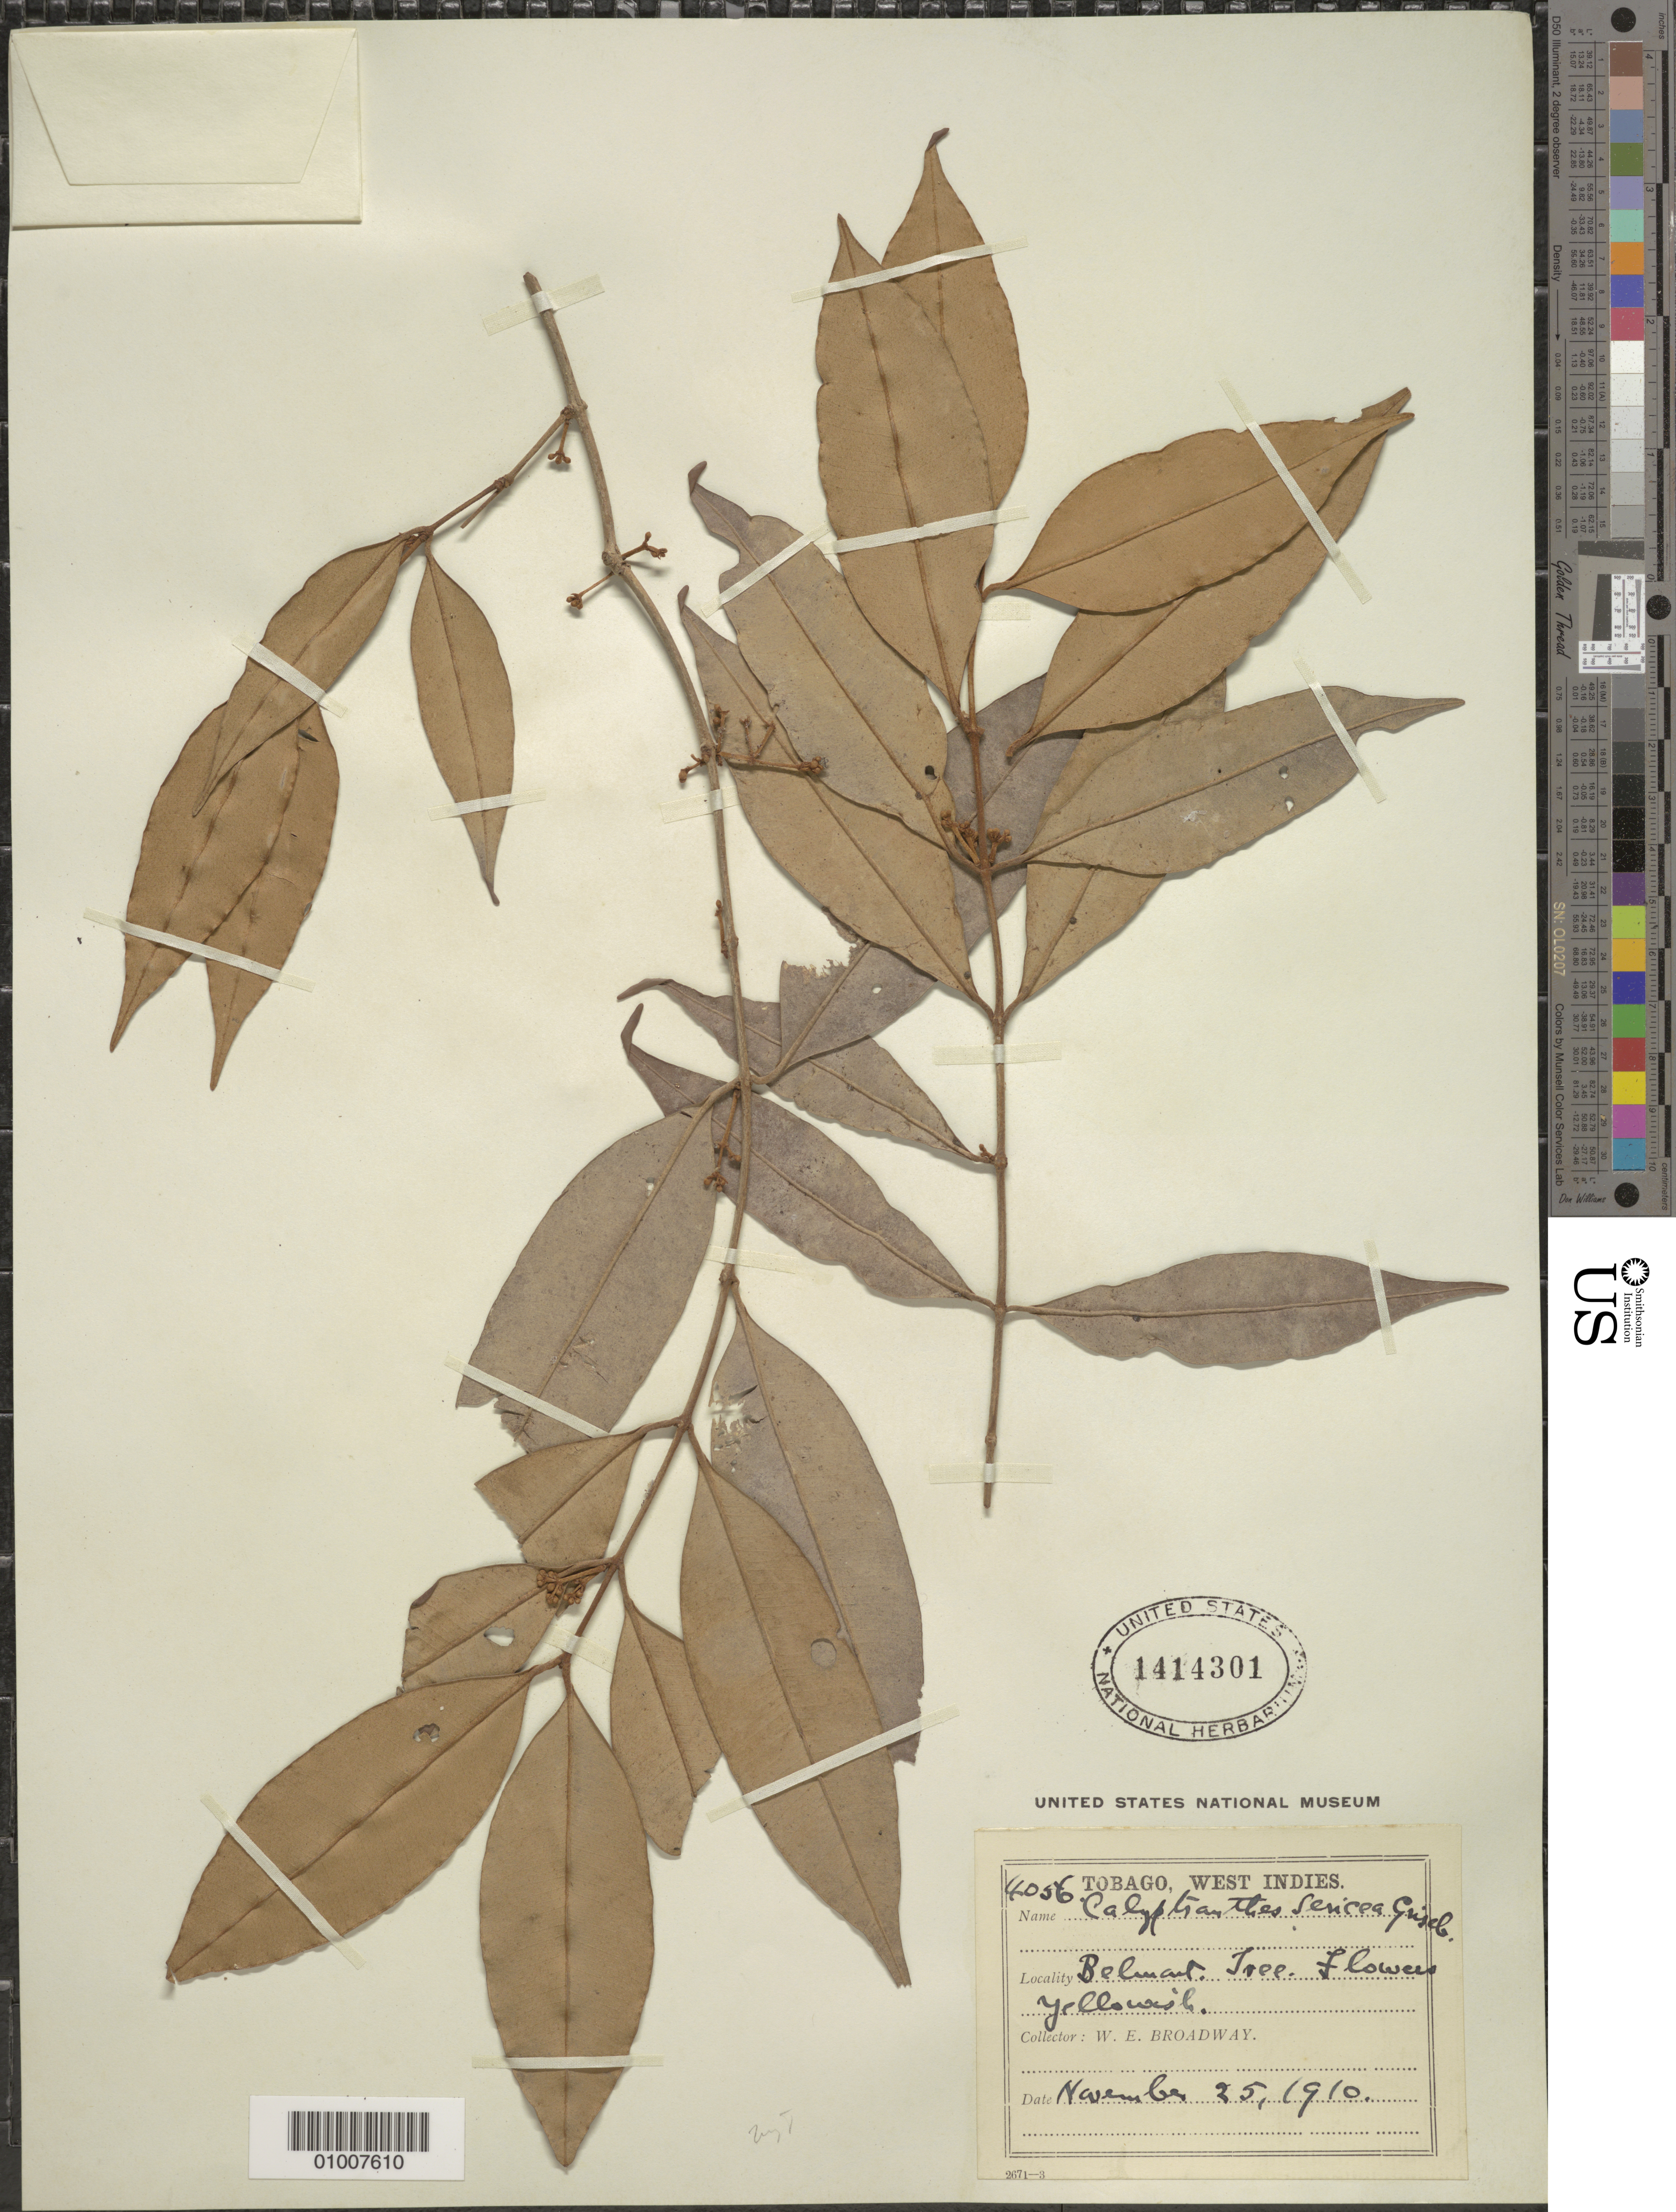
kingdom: Plantae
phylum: Tracheophyta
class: Magnoliopsida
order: Myrtales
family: Myrtaceae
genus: Myrcia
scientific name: Myrcia fasciculata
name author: (O. Berg) K. Campbell & K. Samra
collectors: W. E. Broadway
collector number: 4056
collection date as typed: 25 Nov 1910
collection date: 1910-11-25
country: Trinidad and Tobago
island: Tobago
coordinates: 0 N, 0 E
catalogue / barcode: US 1414301